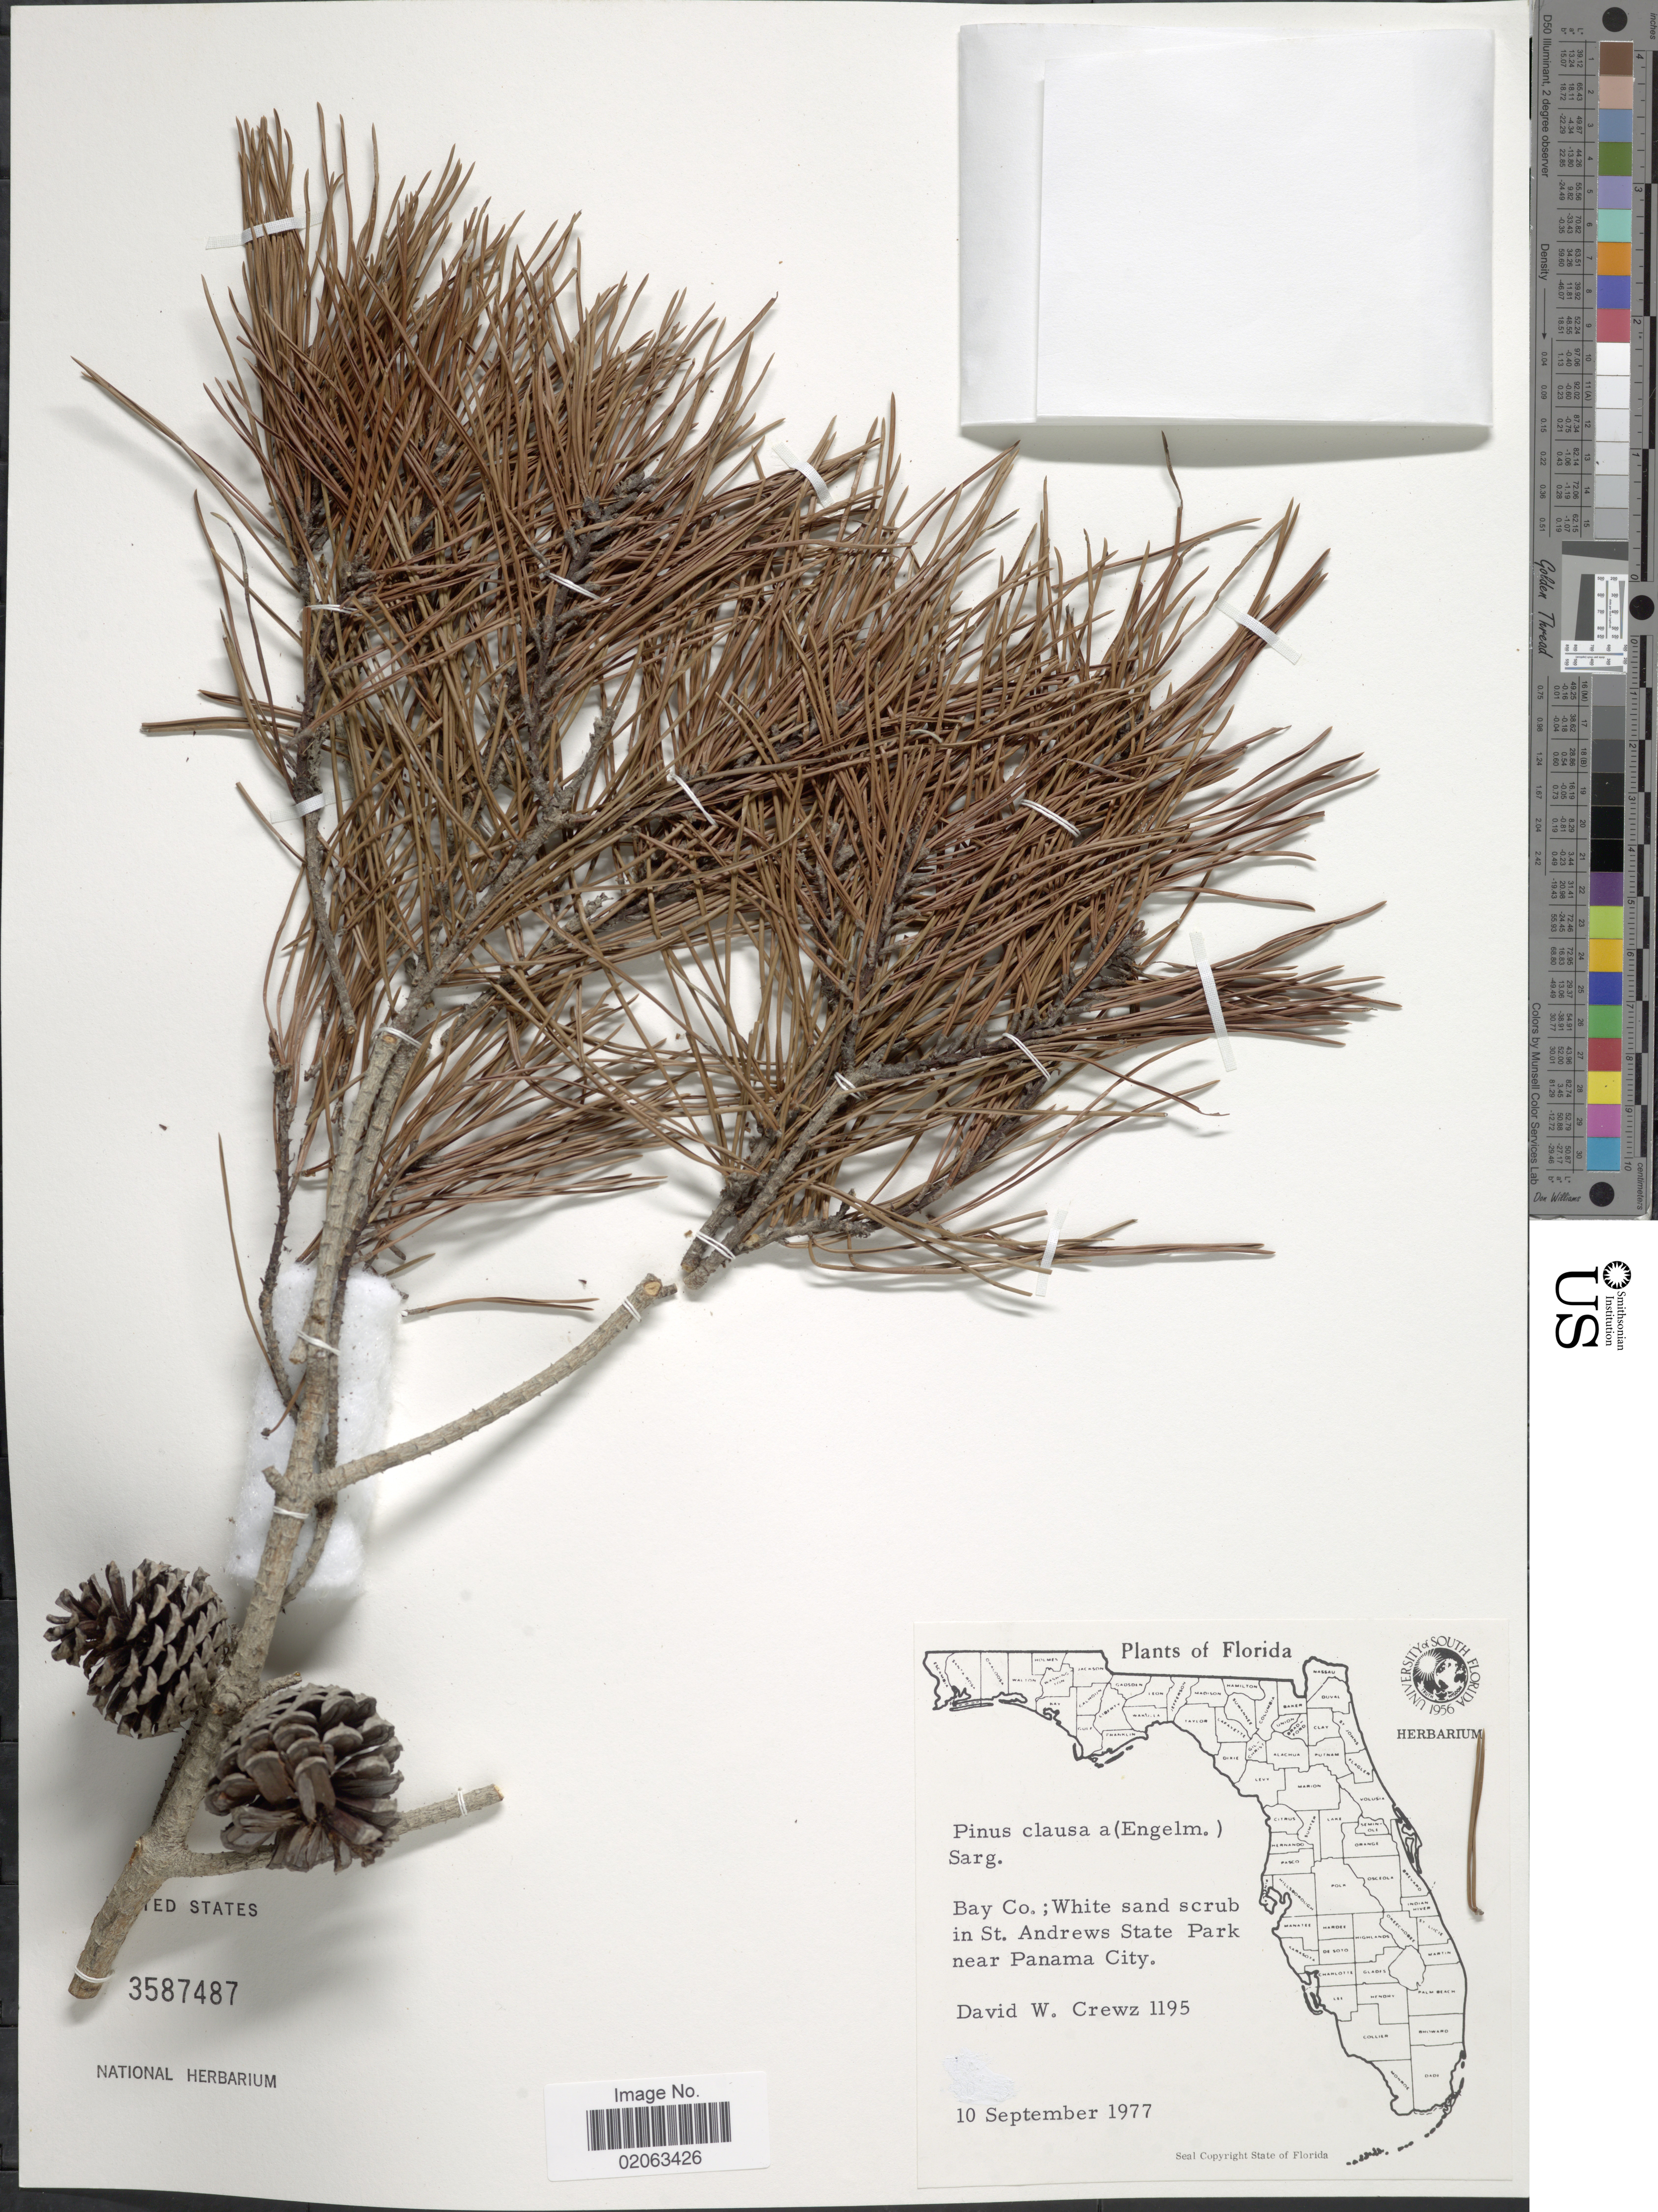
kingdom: Plantae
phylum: Tracheophyta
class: Pinopsida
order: Pinales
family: Pinaceae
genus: Pinus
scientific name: Pinus clausa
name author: (Chapm. ex Engelm.) Vasey ex Sarg.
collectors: D. Crewz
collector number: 1195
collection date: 1977-09-10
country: United States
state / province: Florida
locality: Bay Co., in St, Andrews State Park near Panama City.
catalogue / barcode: US 3587487